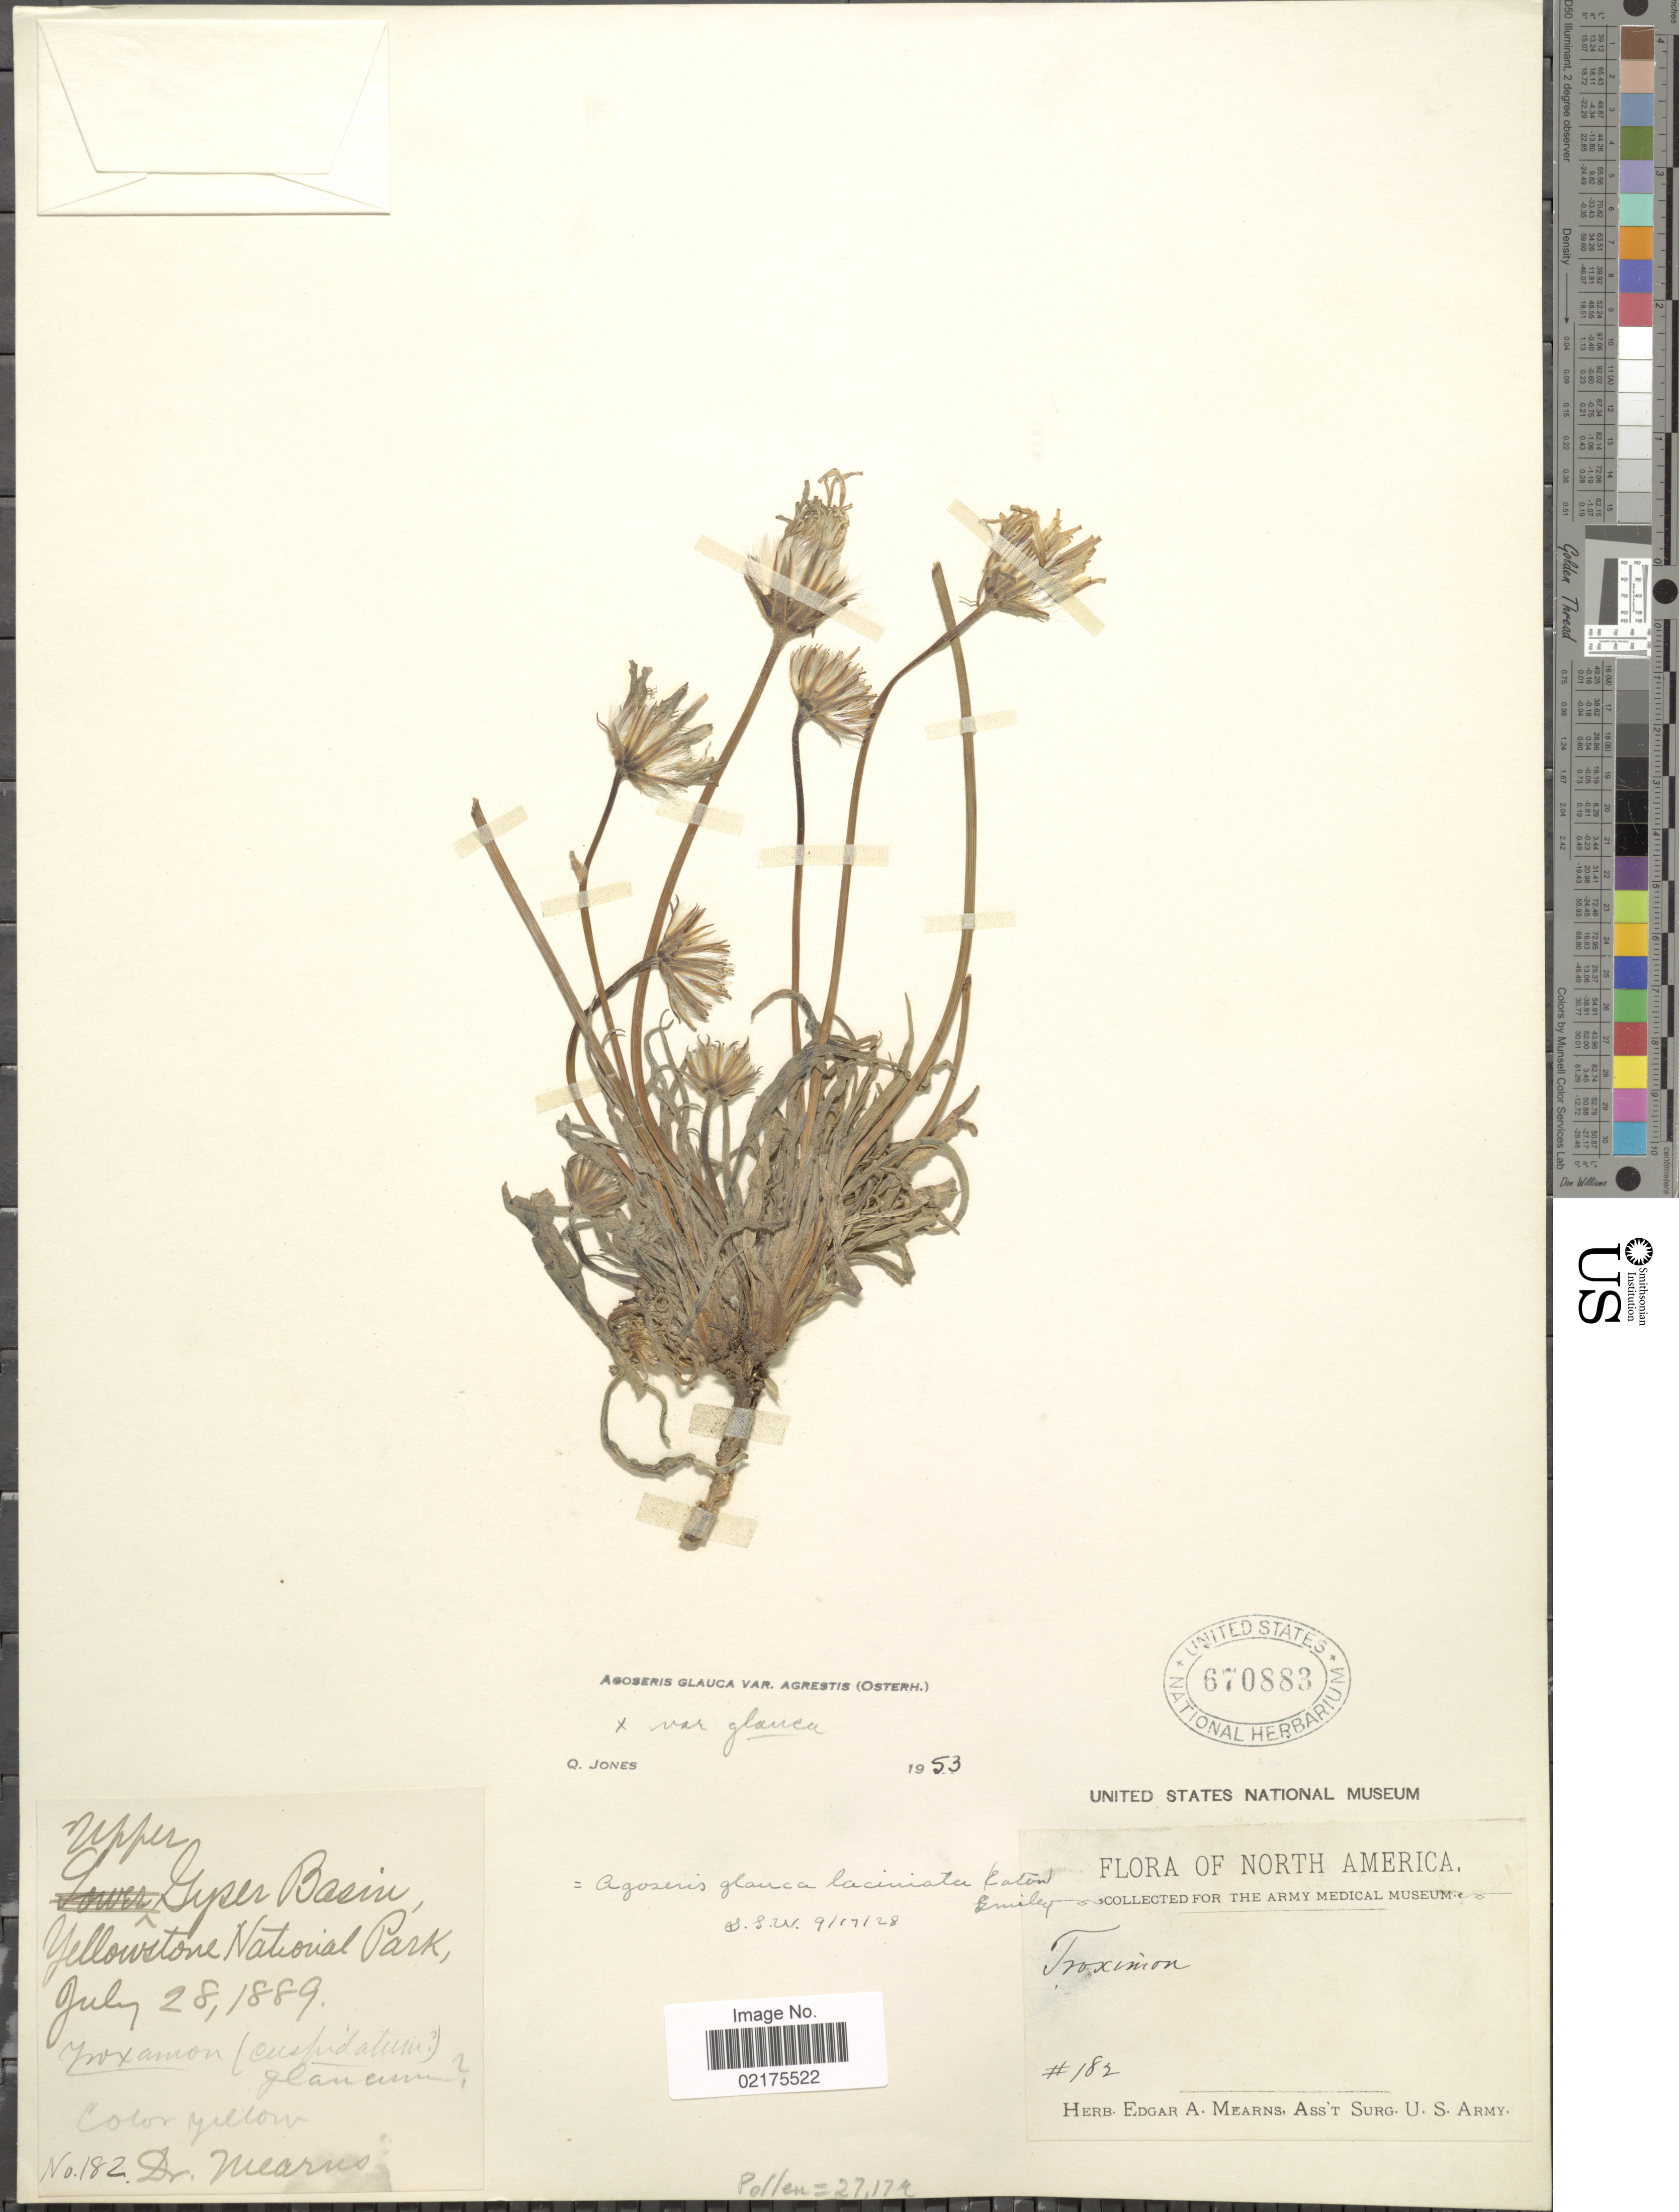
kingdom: Plantae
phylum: Tracheophyta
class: Magnoliopsida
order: Asterales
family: Asteraceae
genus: Agoseris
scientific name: Agoseris glauca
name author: (Pursh) Raf.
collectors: E. A. Mearns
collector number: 182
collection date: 1889-07-28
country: United States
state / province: Wyoming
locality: North America: Geyser Basin, Yellowstone National Park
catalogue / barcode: US 670883